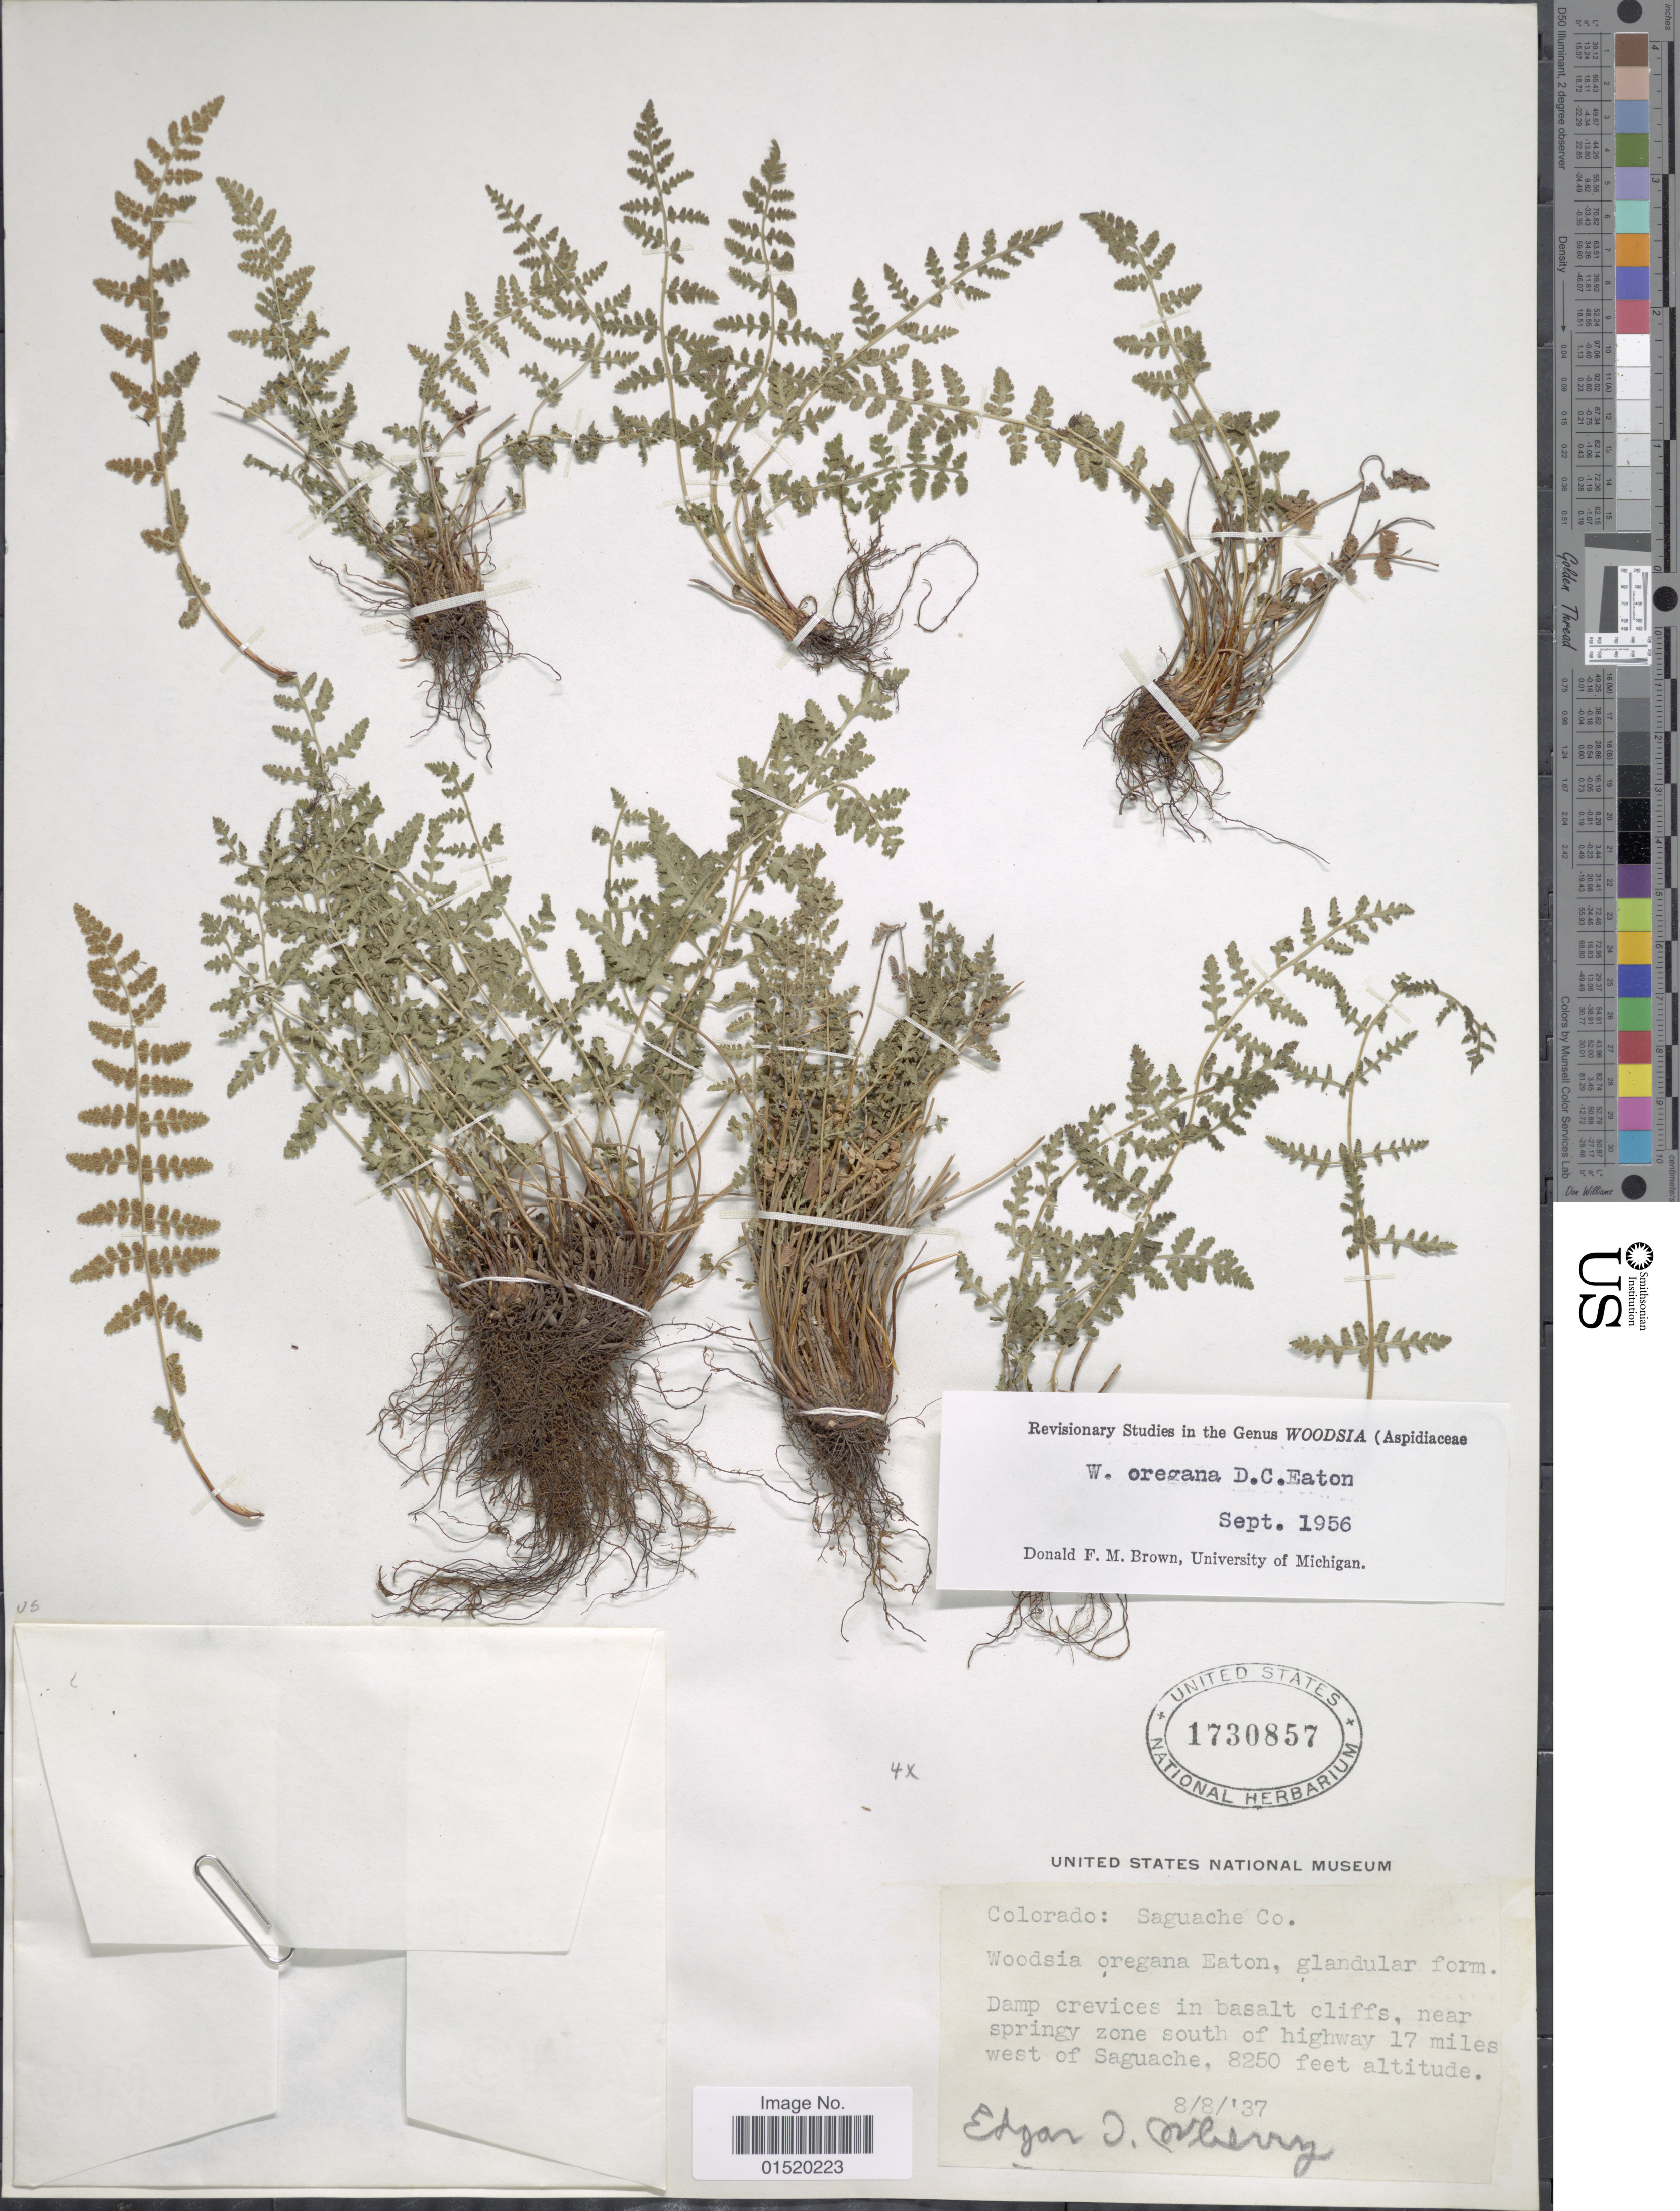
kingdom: Plantae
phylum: Tracheophyta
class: Polypodiopsida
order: Polypodiales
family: Woodsiaceae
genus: Woodsia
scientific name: Woodsia oregana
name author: D.C. Eaton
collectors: E. Wherry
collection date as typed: Transcribed d/m/y: 8/8/37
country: United States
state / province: Colorado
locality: Saguache Co, near springy zone south of Highway 17 miles west of Saguache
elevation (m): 2515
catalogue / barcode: US 1730857